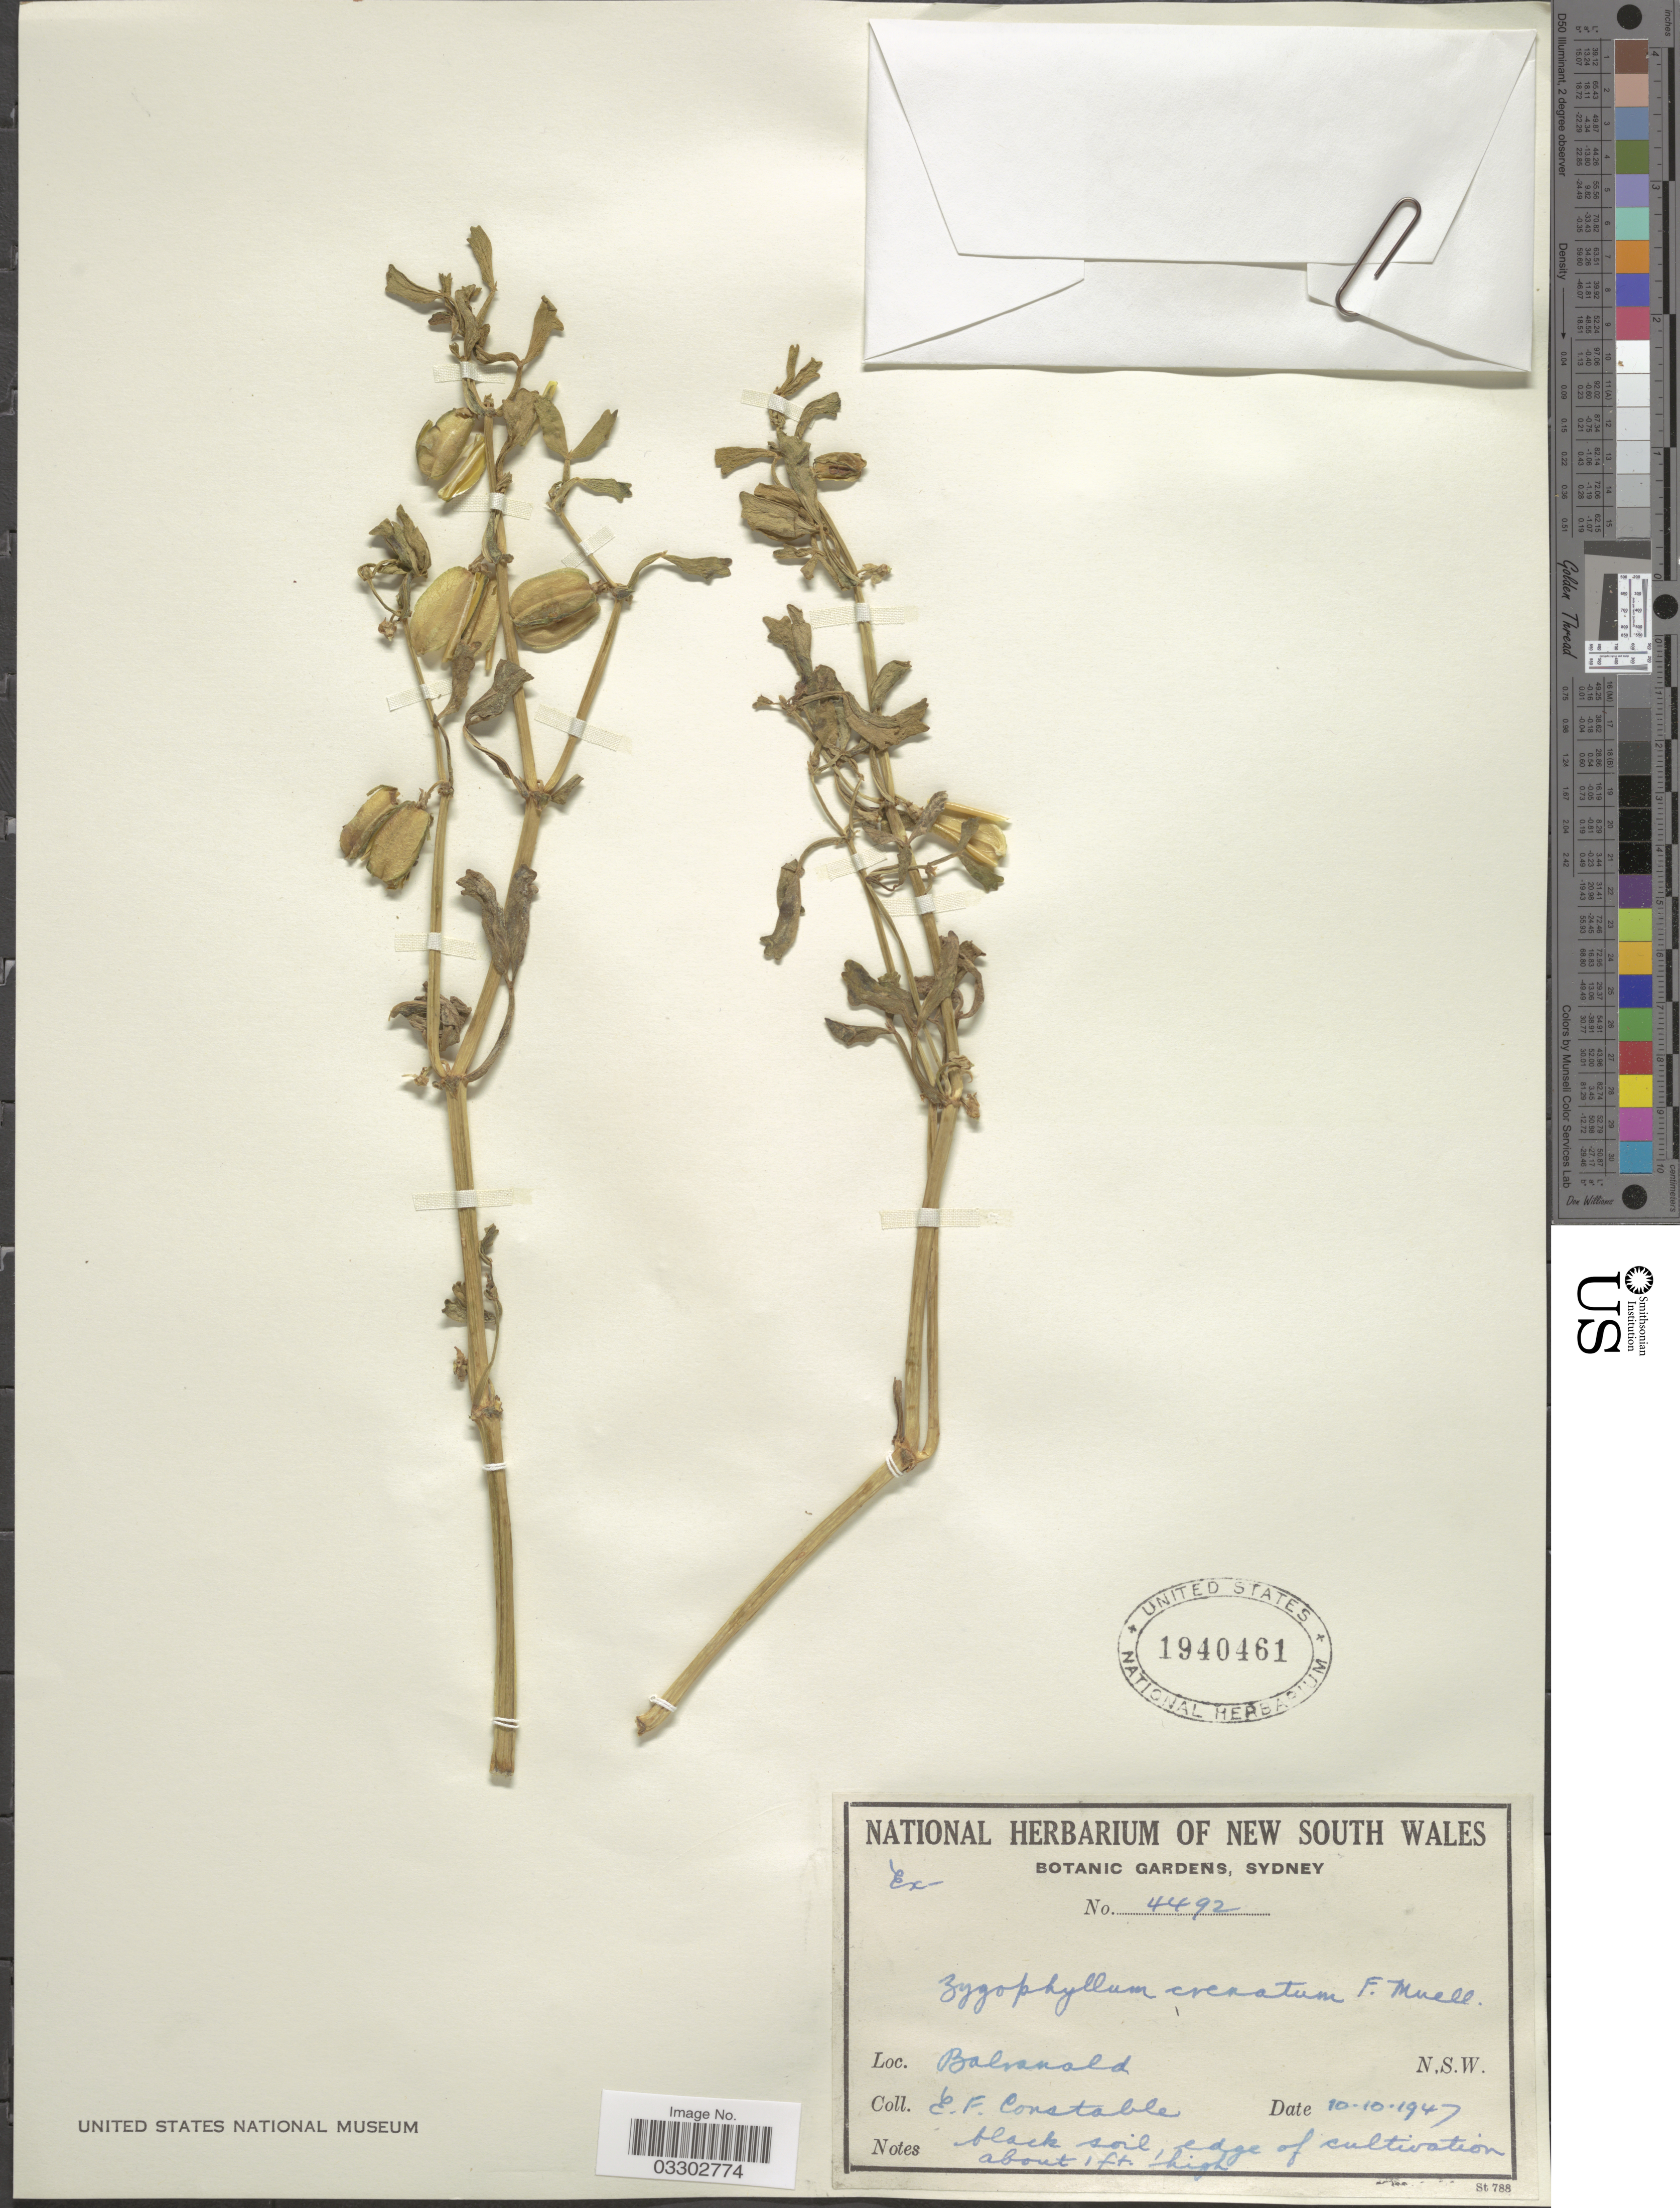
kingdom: Plantae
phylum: Tracheophyta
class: Magnoliopsida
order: Zygophyllales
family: Zygophyllaceae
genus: Roepera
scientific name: Roepera crenata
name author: (F. Muell.) Beier & Thulin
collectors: E. F. Constable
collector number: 4492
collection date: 1947-10-10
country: Australia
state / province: New South Wales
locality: Balranald.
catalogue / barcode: US 1940461